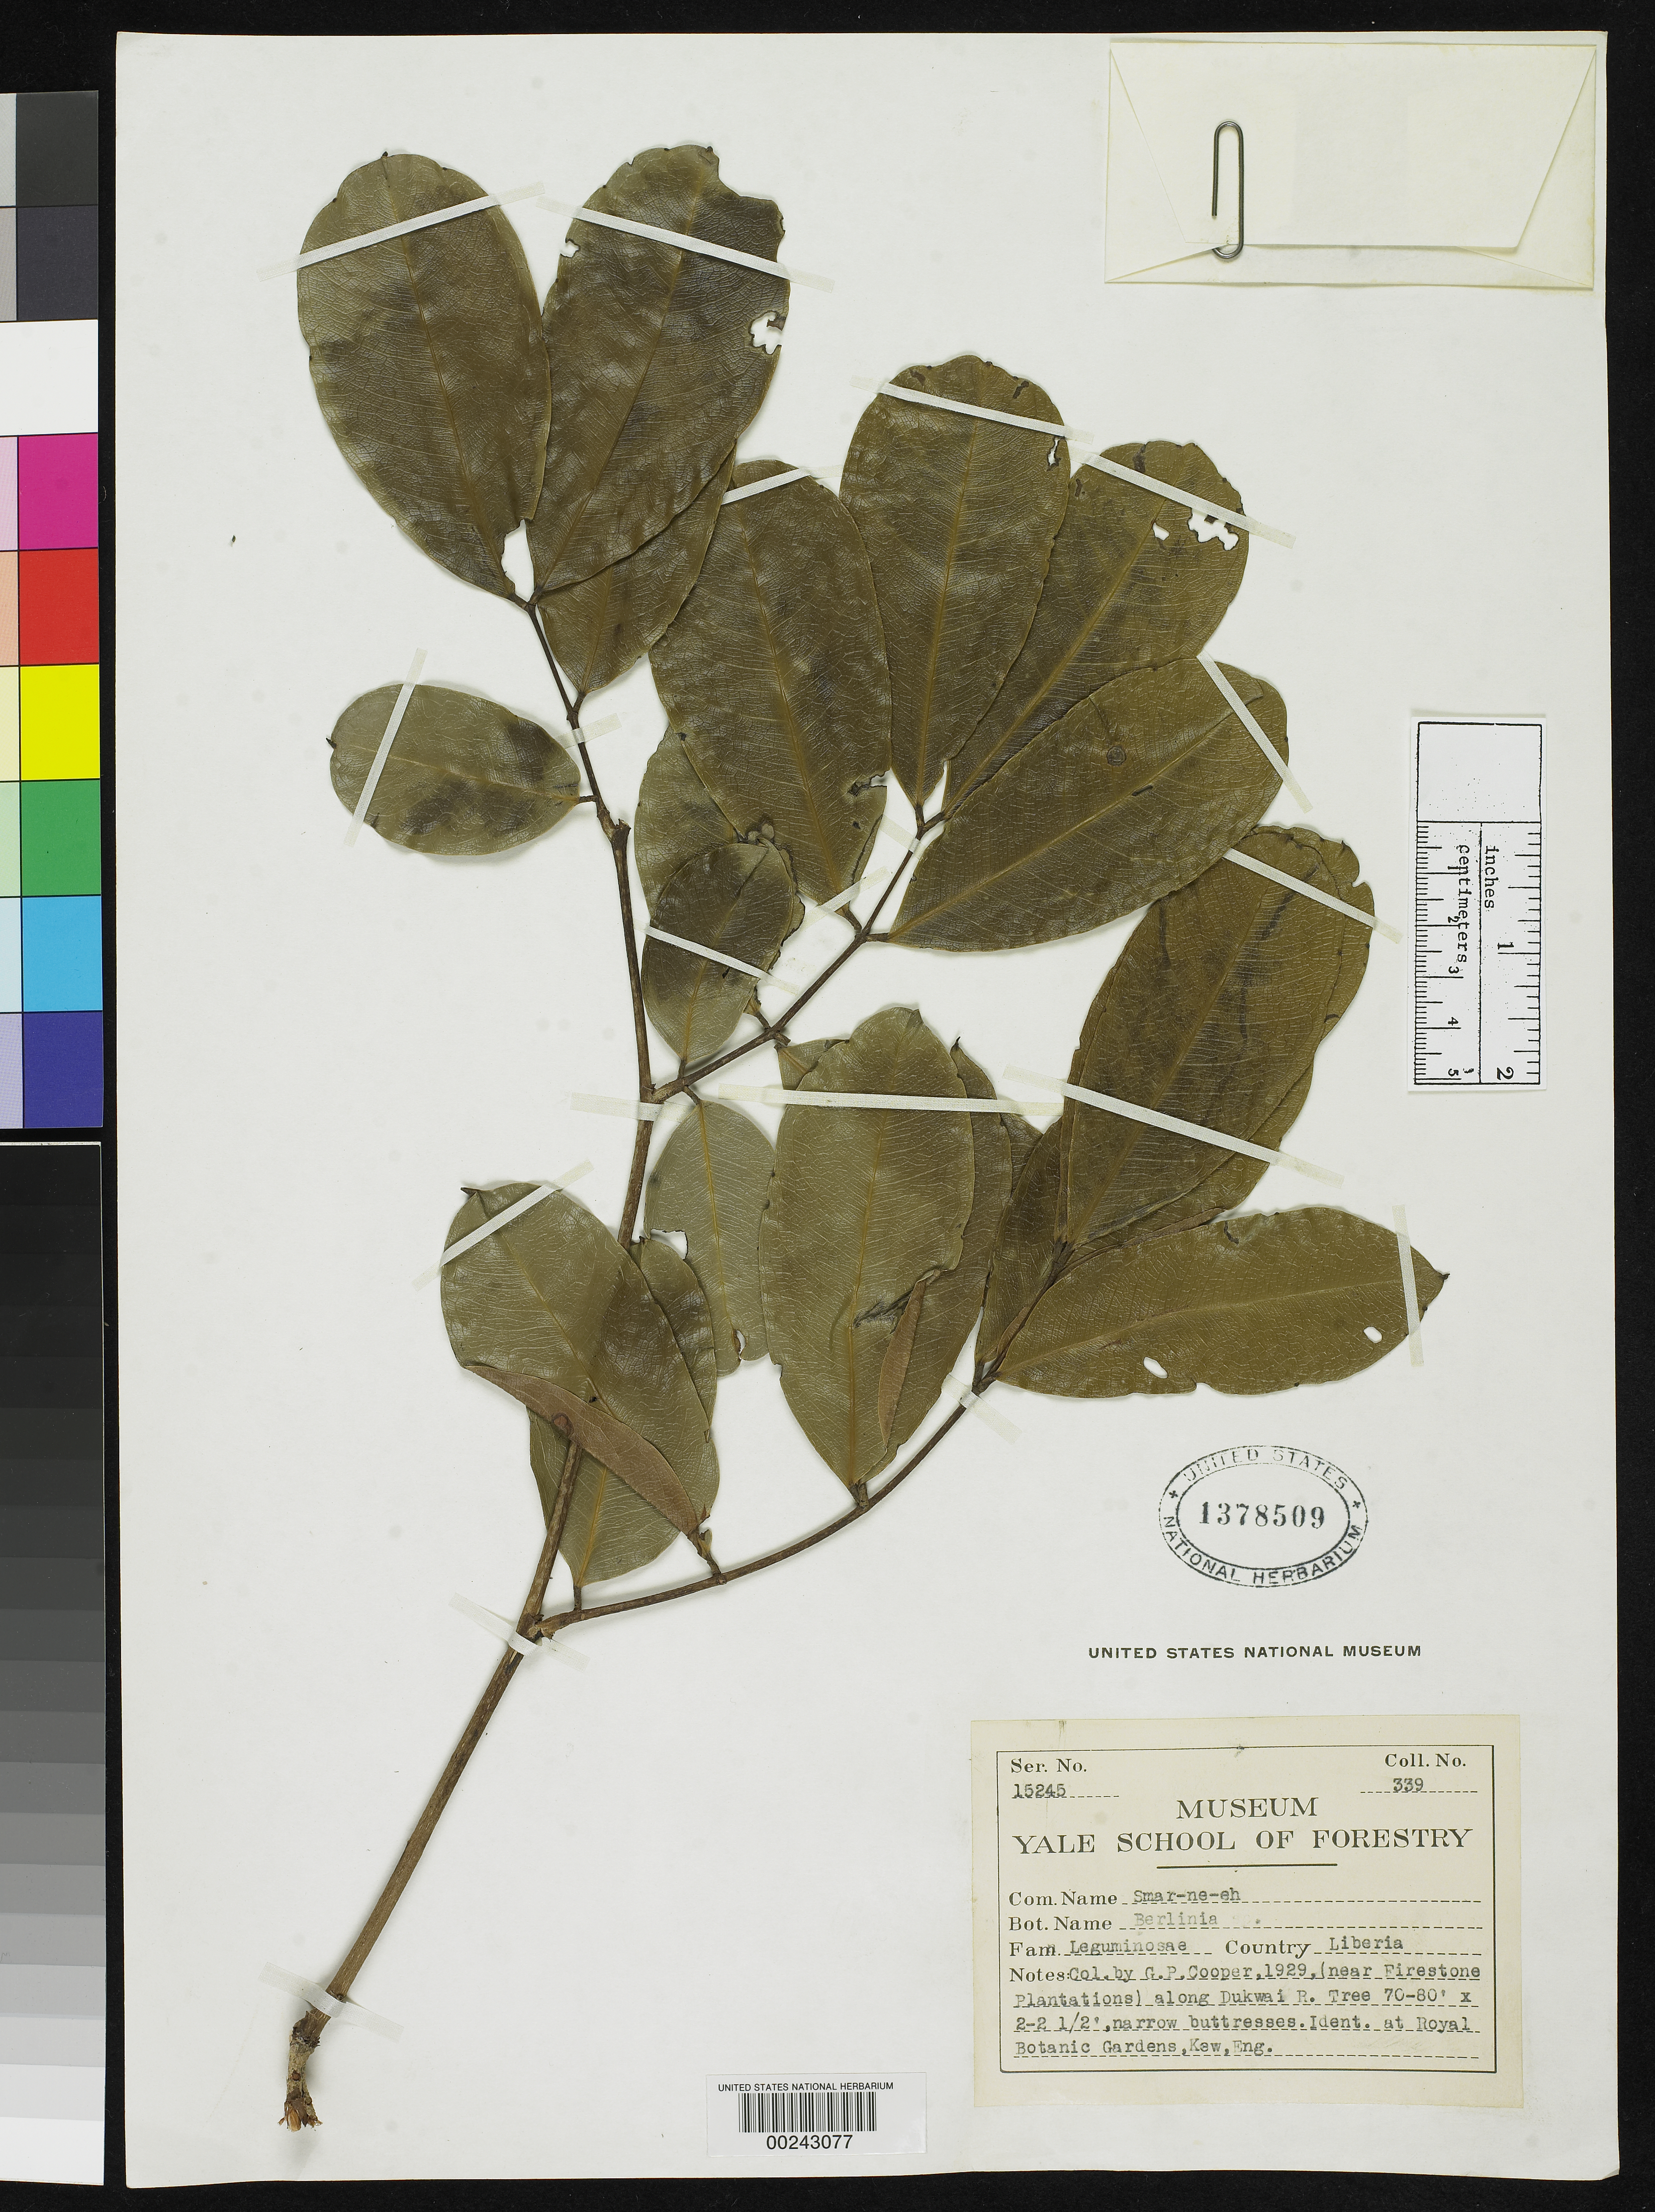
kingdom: Plantae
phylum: Tracheophyta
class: Magnoliopsida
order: Fabales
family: Fabaceae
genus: Berlinia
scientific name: Berlinia sp.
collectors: G. Cooper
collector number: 339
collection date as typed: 1929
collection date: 1929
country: Liberia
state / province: Margibi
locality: Near Firestone Plantations along Dukwai River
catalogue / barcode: US 1378509